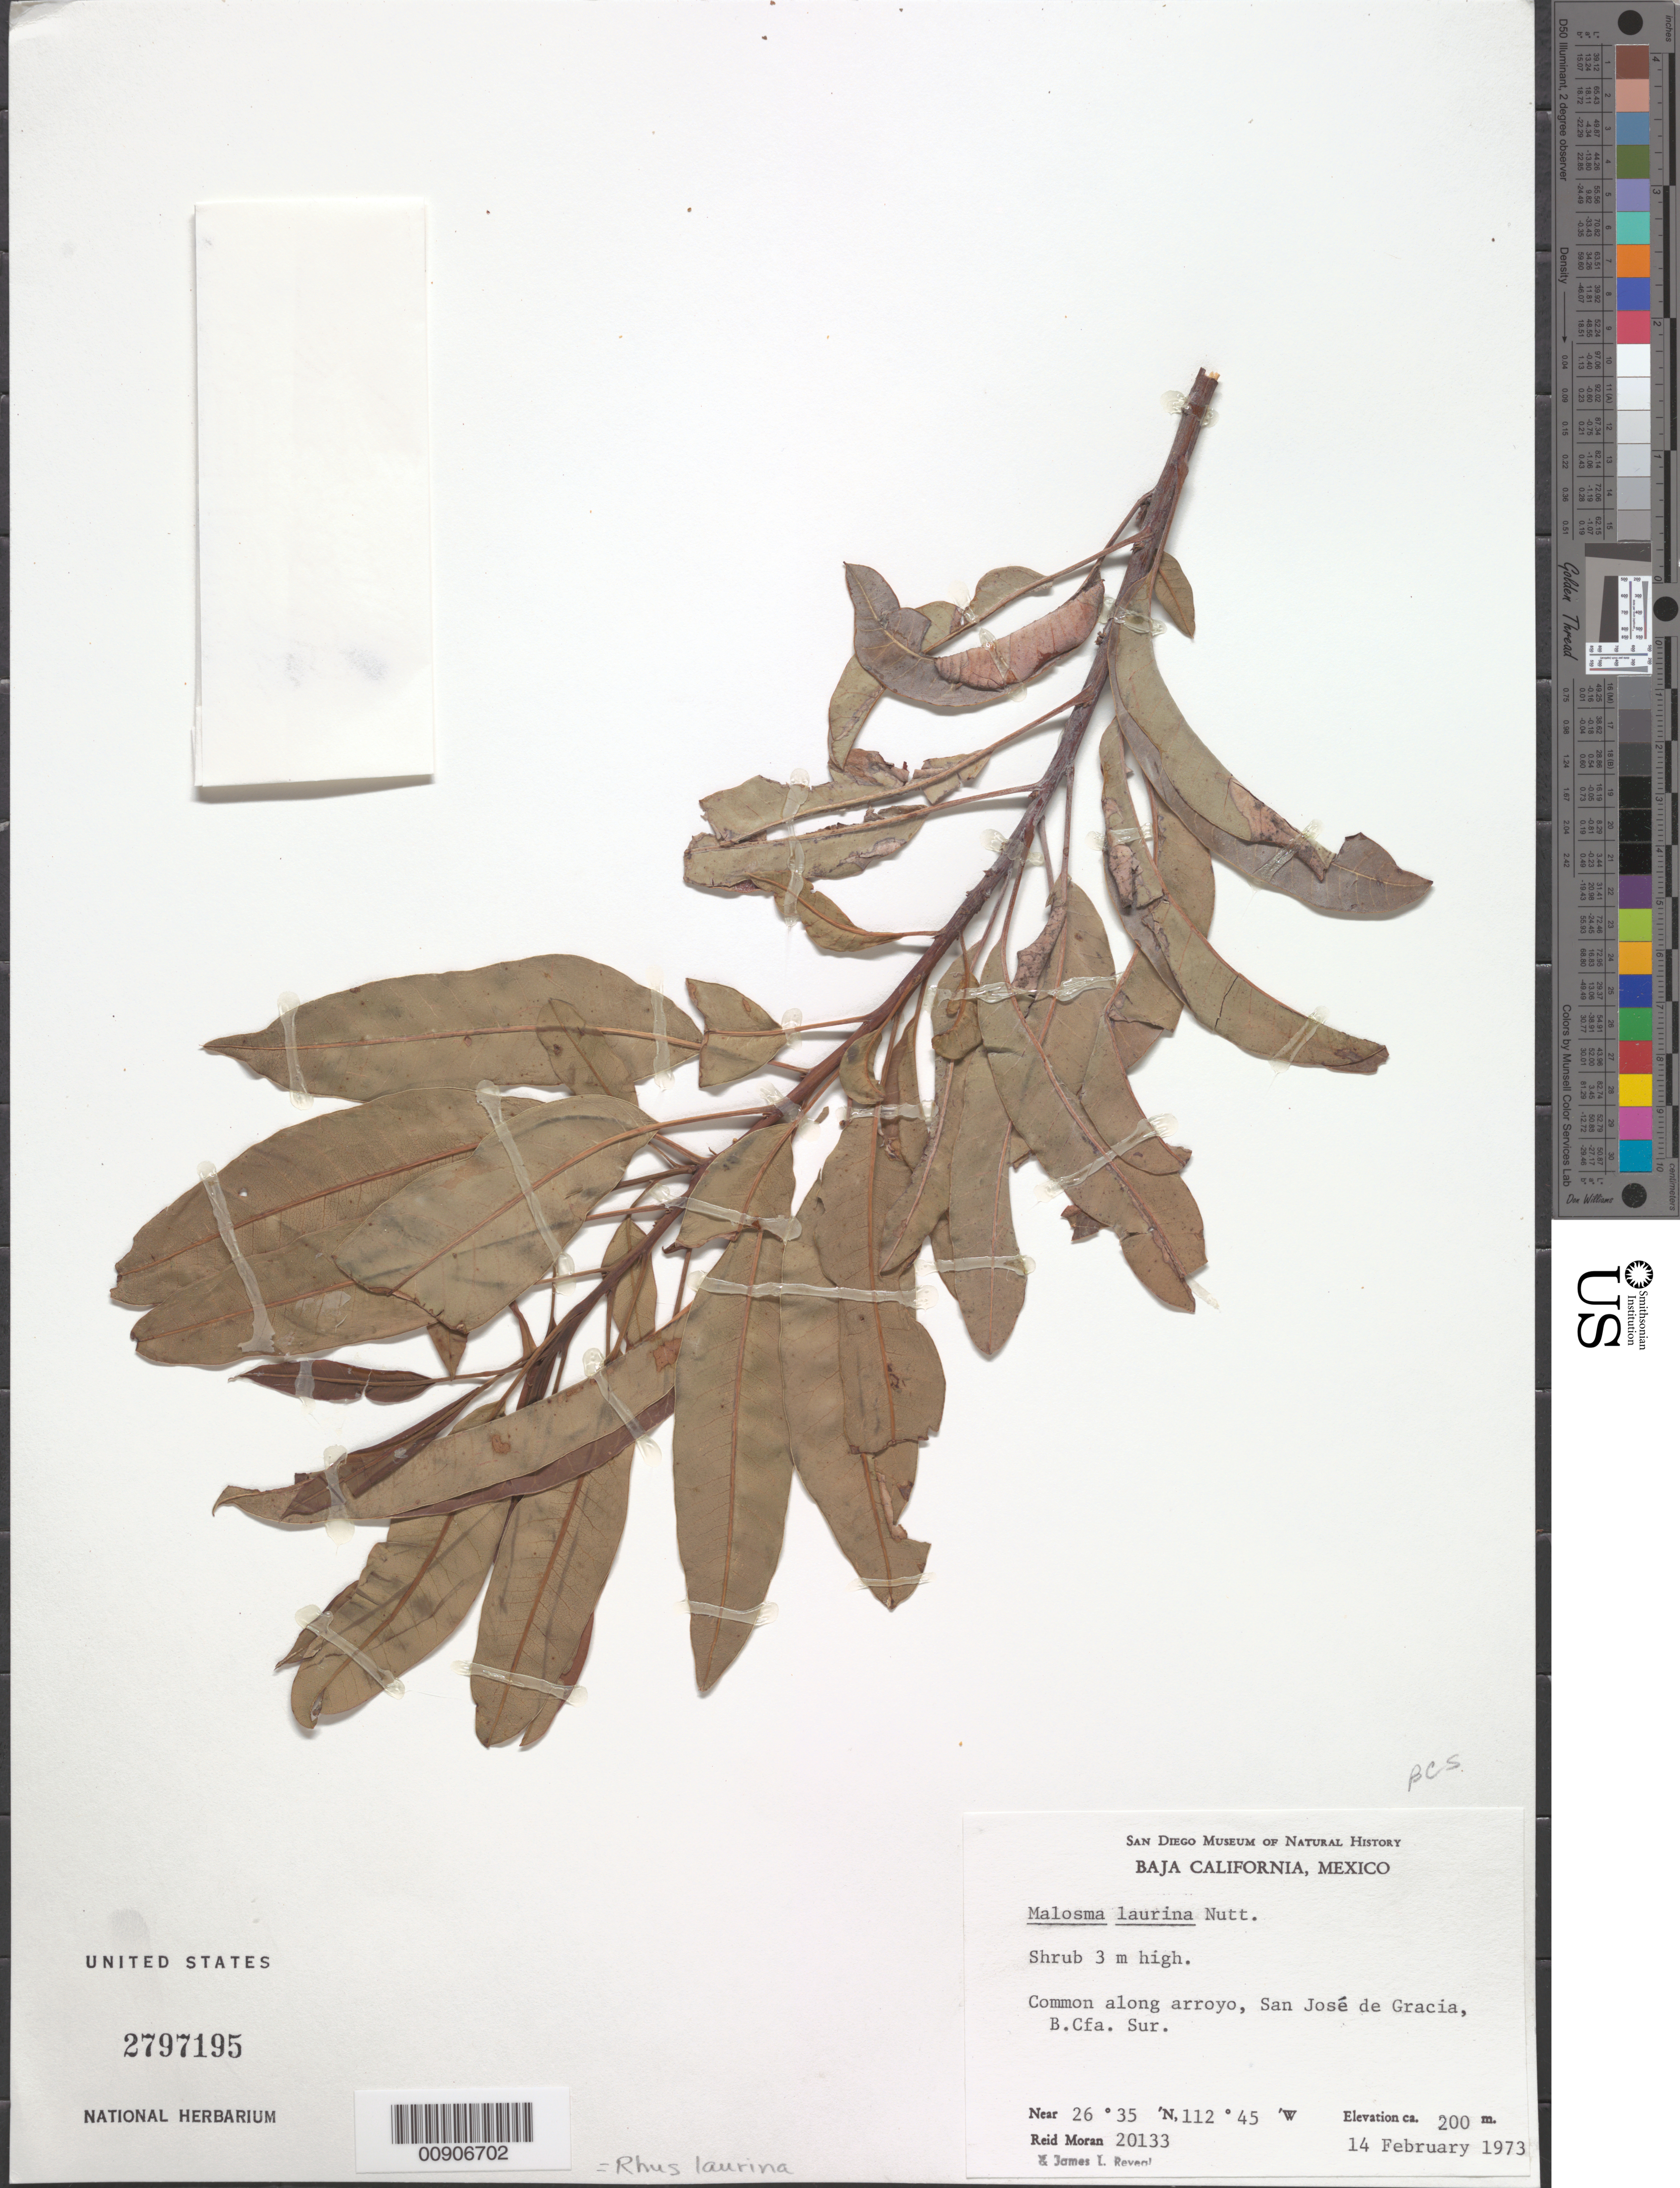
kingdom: Plantae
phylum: Tracheophyta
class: Magnoliopsida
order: Sapindales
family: Anacardiaceae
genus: Malosma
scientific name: Malosma laurina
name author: (Nutt.) Nutt. ex Abrams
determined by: Mitchell, John D.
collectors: R. V. Moran & J. L. Reveal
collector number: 20133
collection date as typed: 14 Feb 1973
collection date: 1973-02-14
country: Mexico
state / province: Baja California Sur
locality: San José de Gracia, Baja California Sur.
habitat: Common along arroyo.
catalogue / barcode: US 2797195